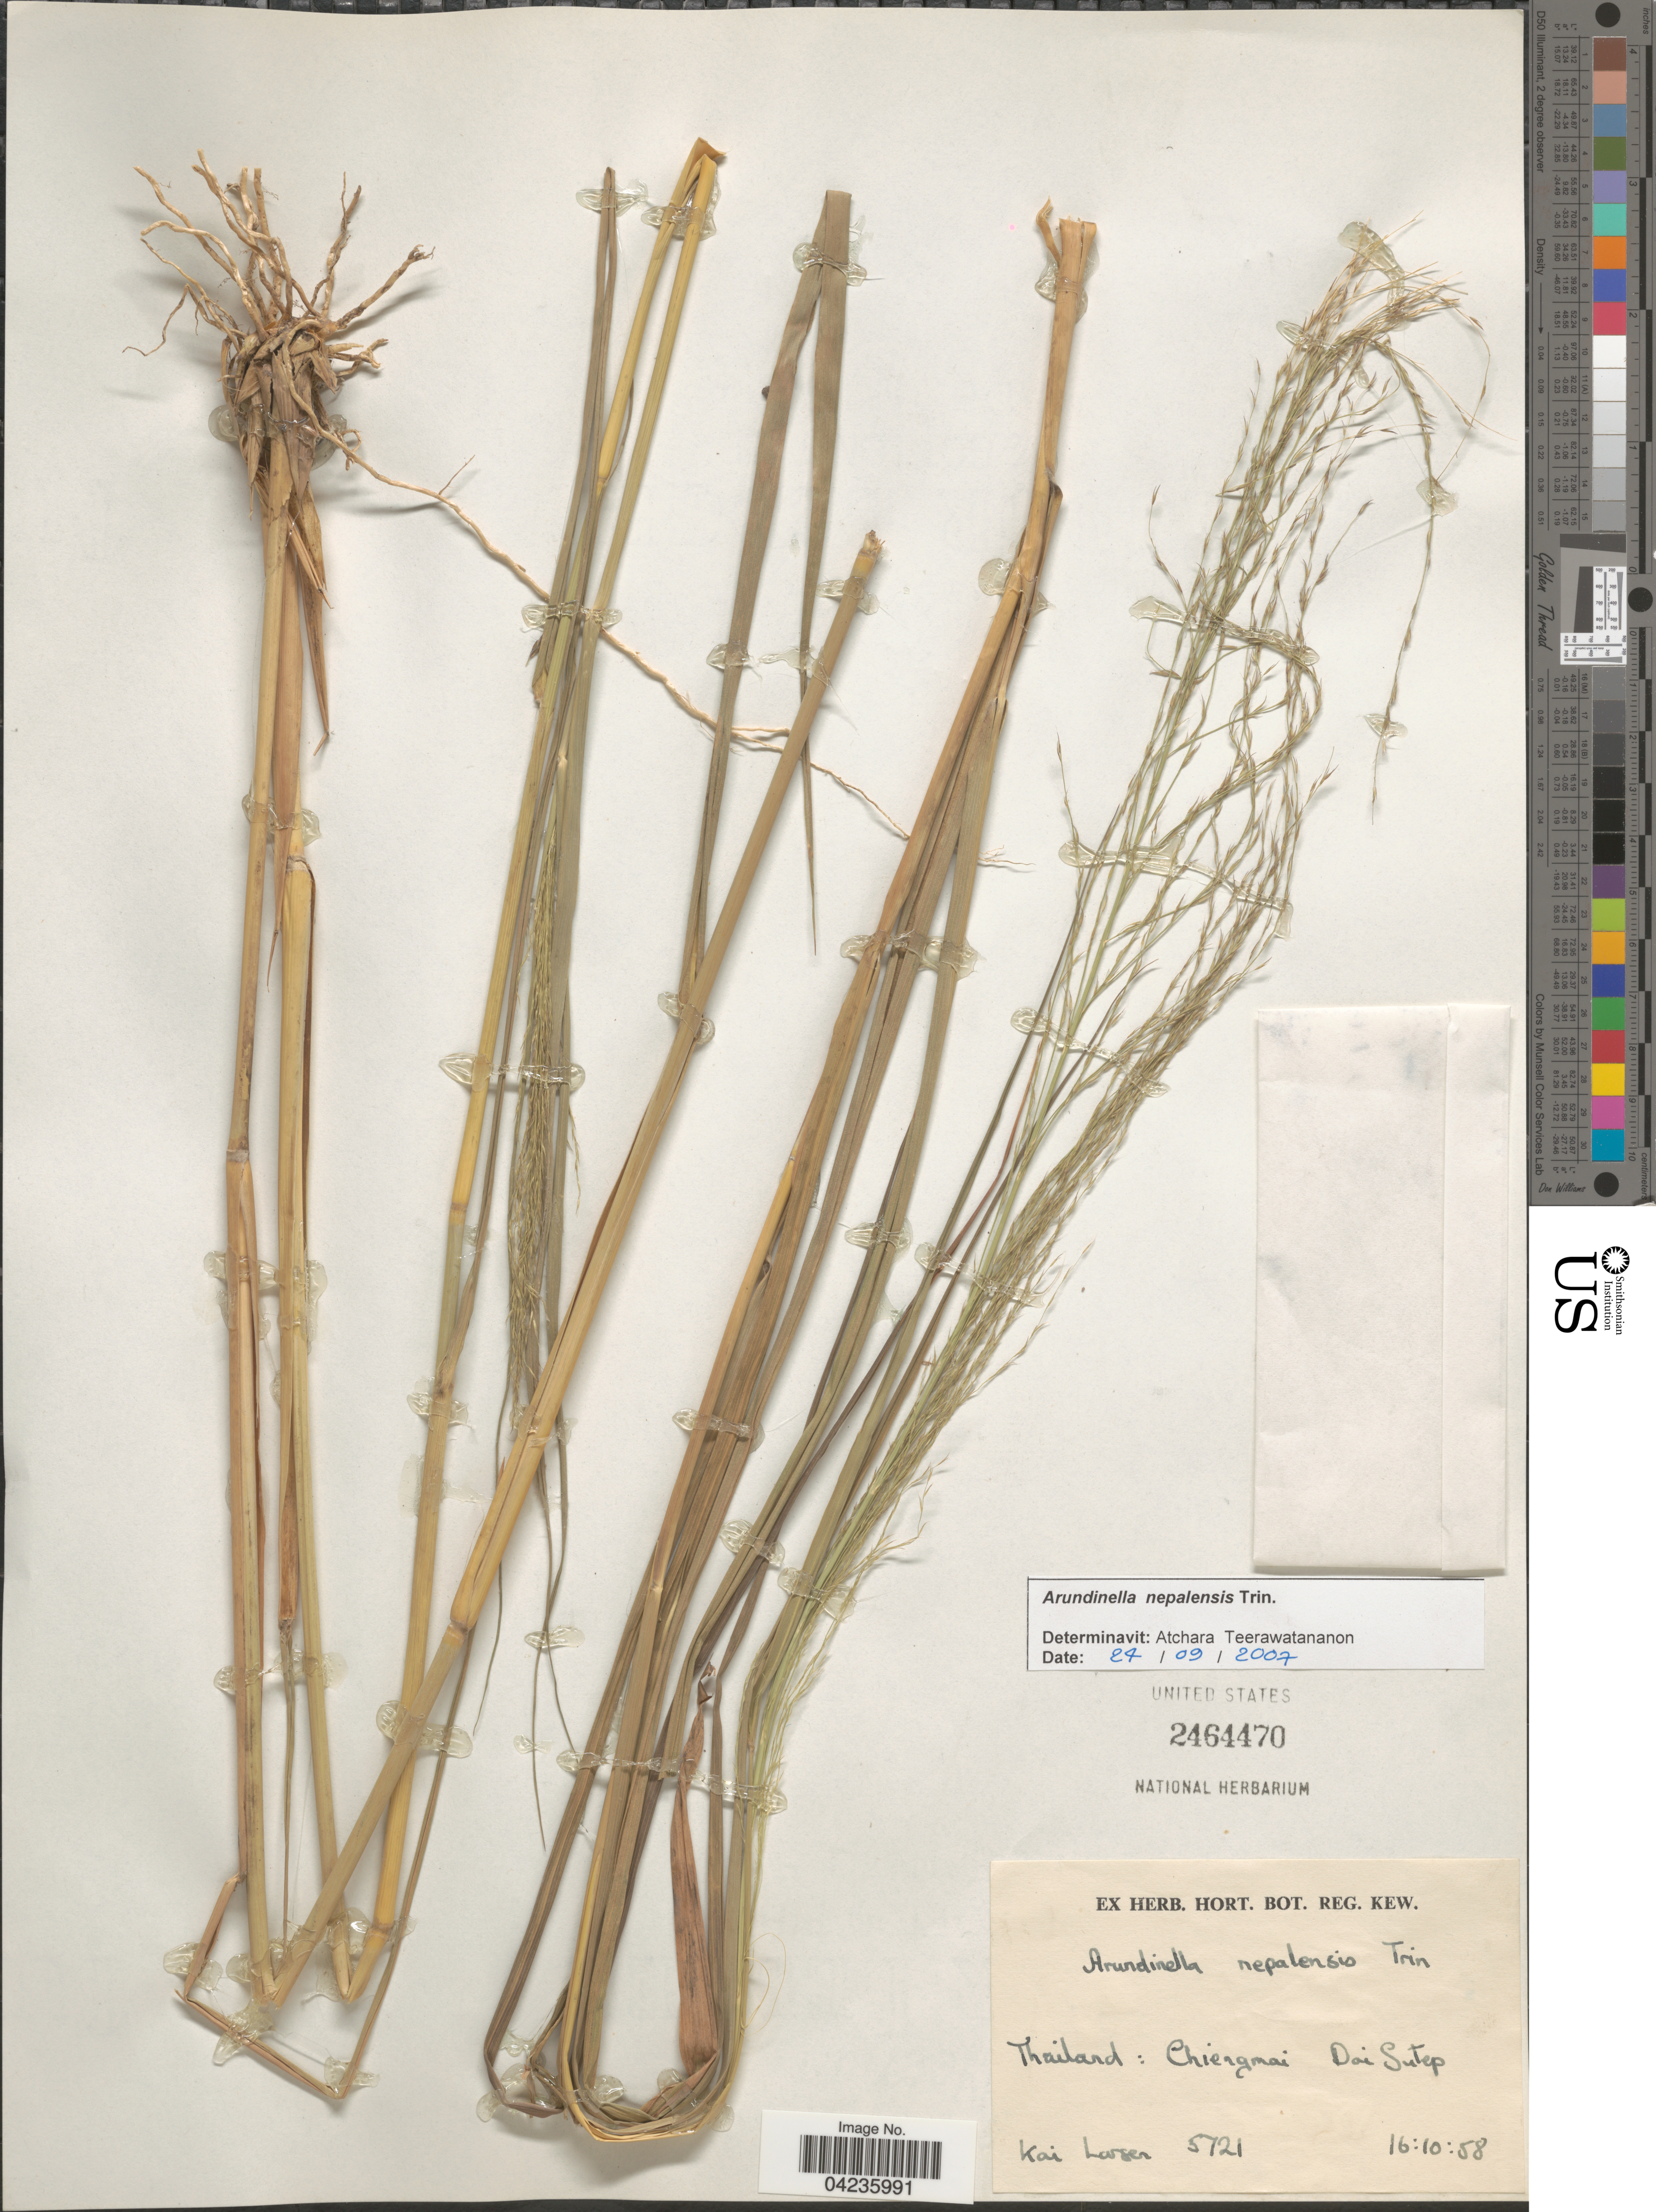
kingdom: Plantae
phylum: Tracheophyta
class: Liliopsida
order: Poales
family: Poaceae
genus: Arundinella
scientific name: Arundinella nepalensis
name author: Trin.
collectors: K. Larsen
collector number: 5721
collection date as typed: Transcribed d/m/y: 16/10/58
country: Thailand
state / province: Chiang Mai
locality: Chiengmai Doi Sutep.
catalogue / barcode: US 2464470